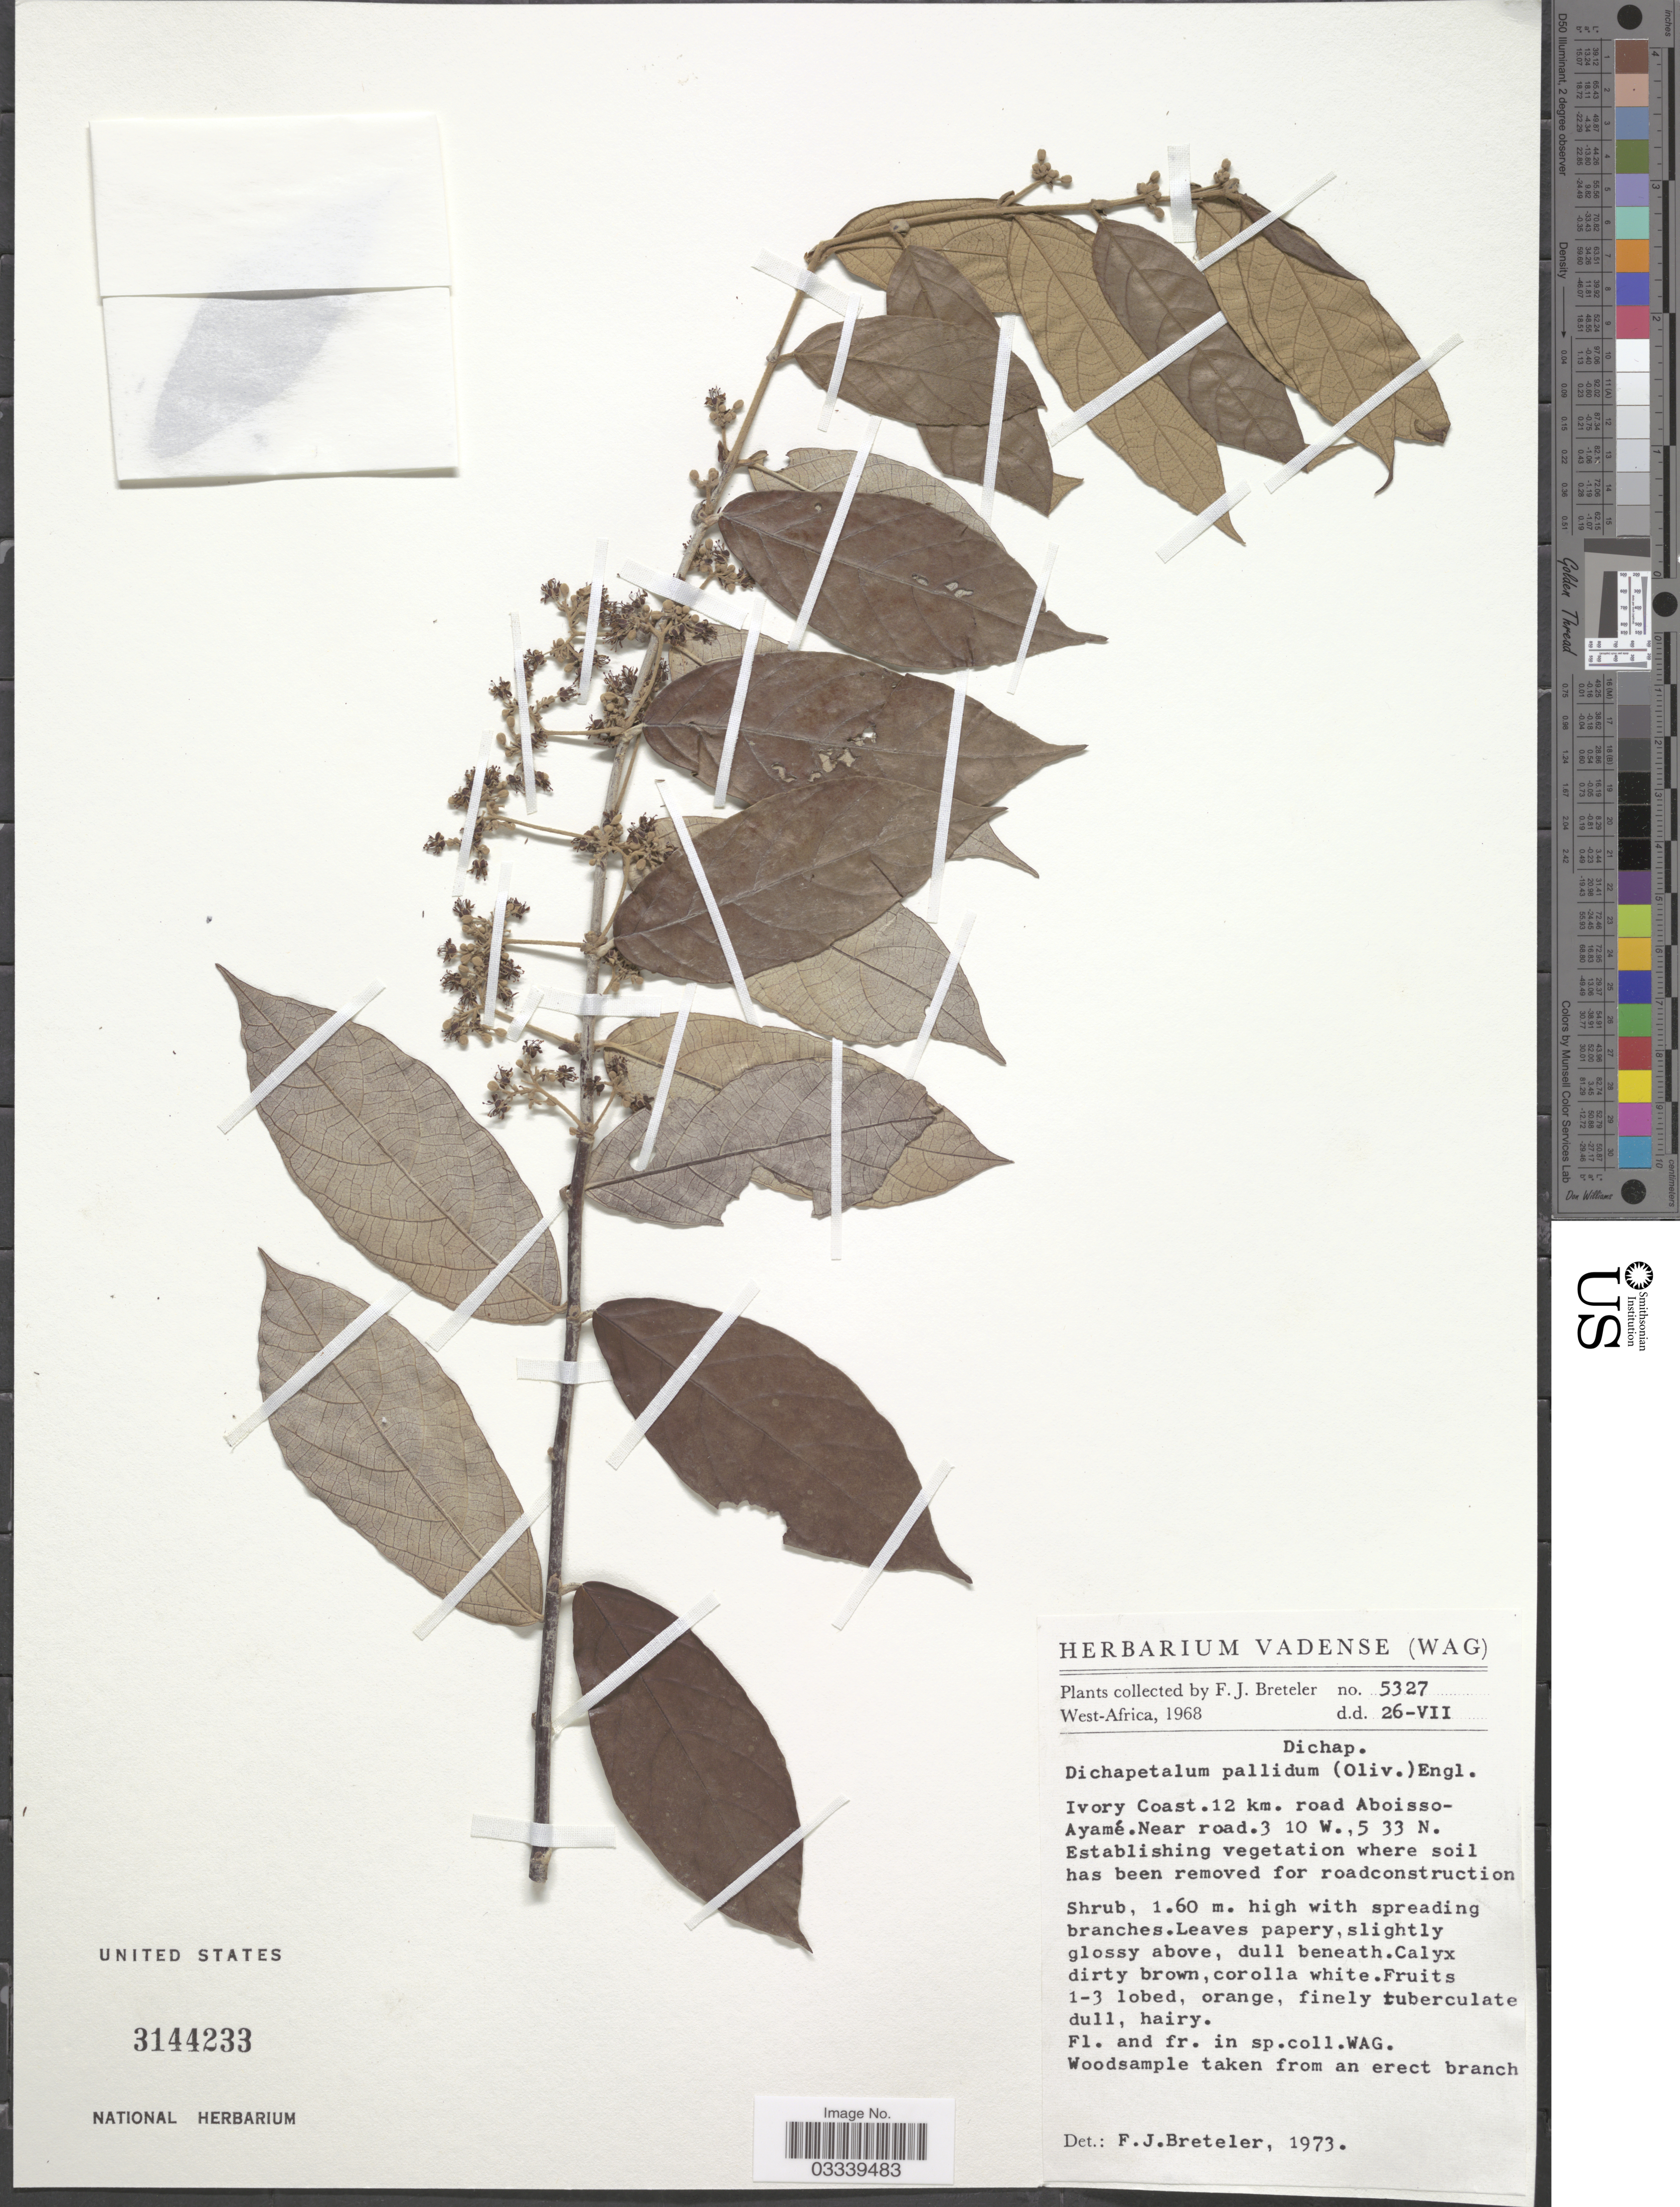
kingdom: Plantae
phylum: Tracheophyta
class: Magnoliopsida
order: Malpighiales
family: Dichapetalaceae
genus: Dichapetalum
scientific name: Dichapetalum pallidum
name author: (Oliv.) Engl.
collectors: F. J. Breteler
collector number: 5327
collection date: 1968-07-26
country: Ivory Coast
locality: West-Africa. 12 km. road Aboisso-Ayamé. Near road.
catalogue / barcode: US 3144233